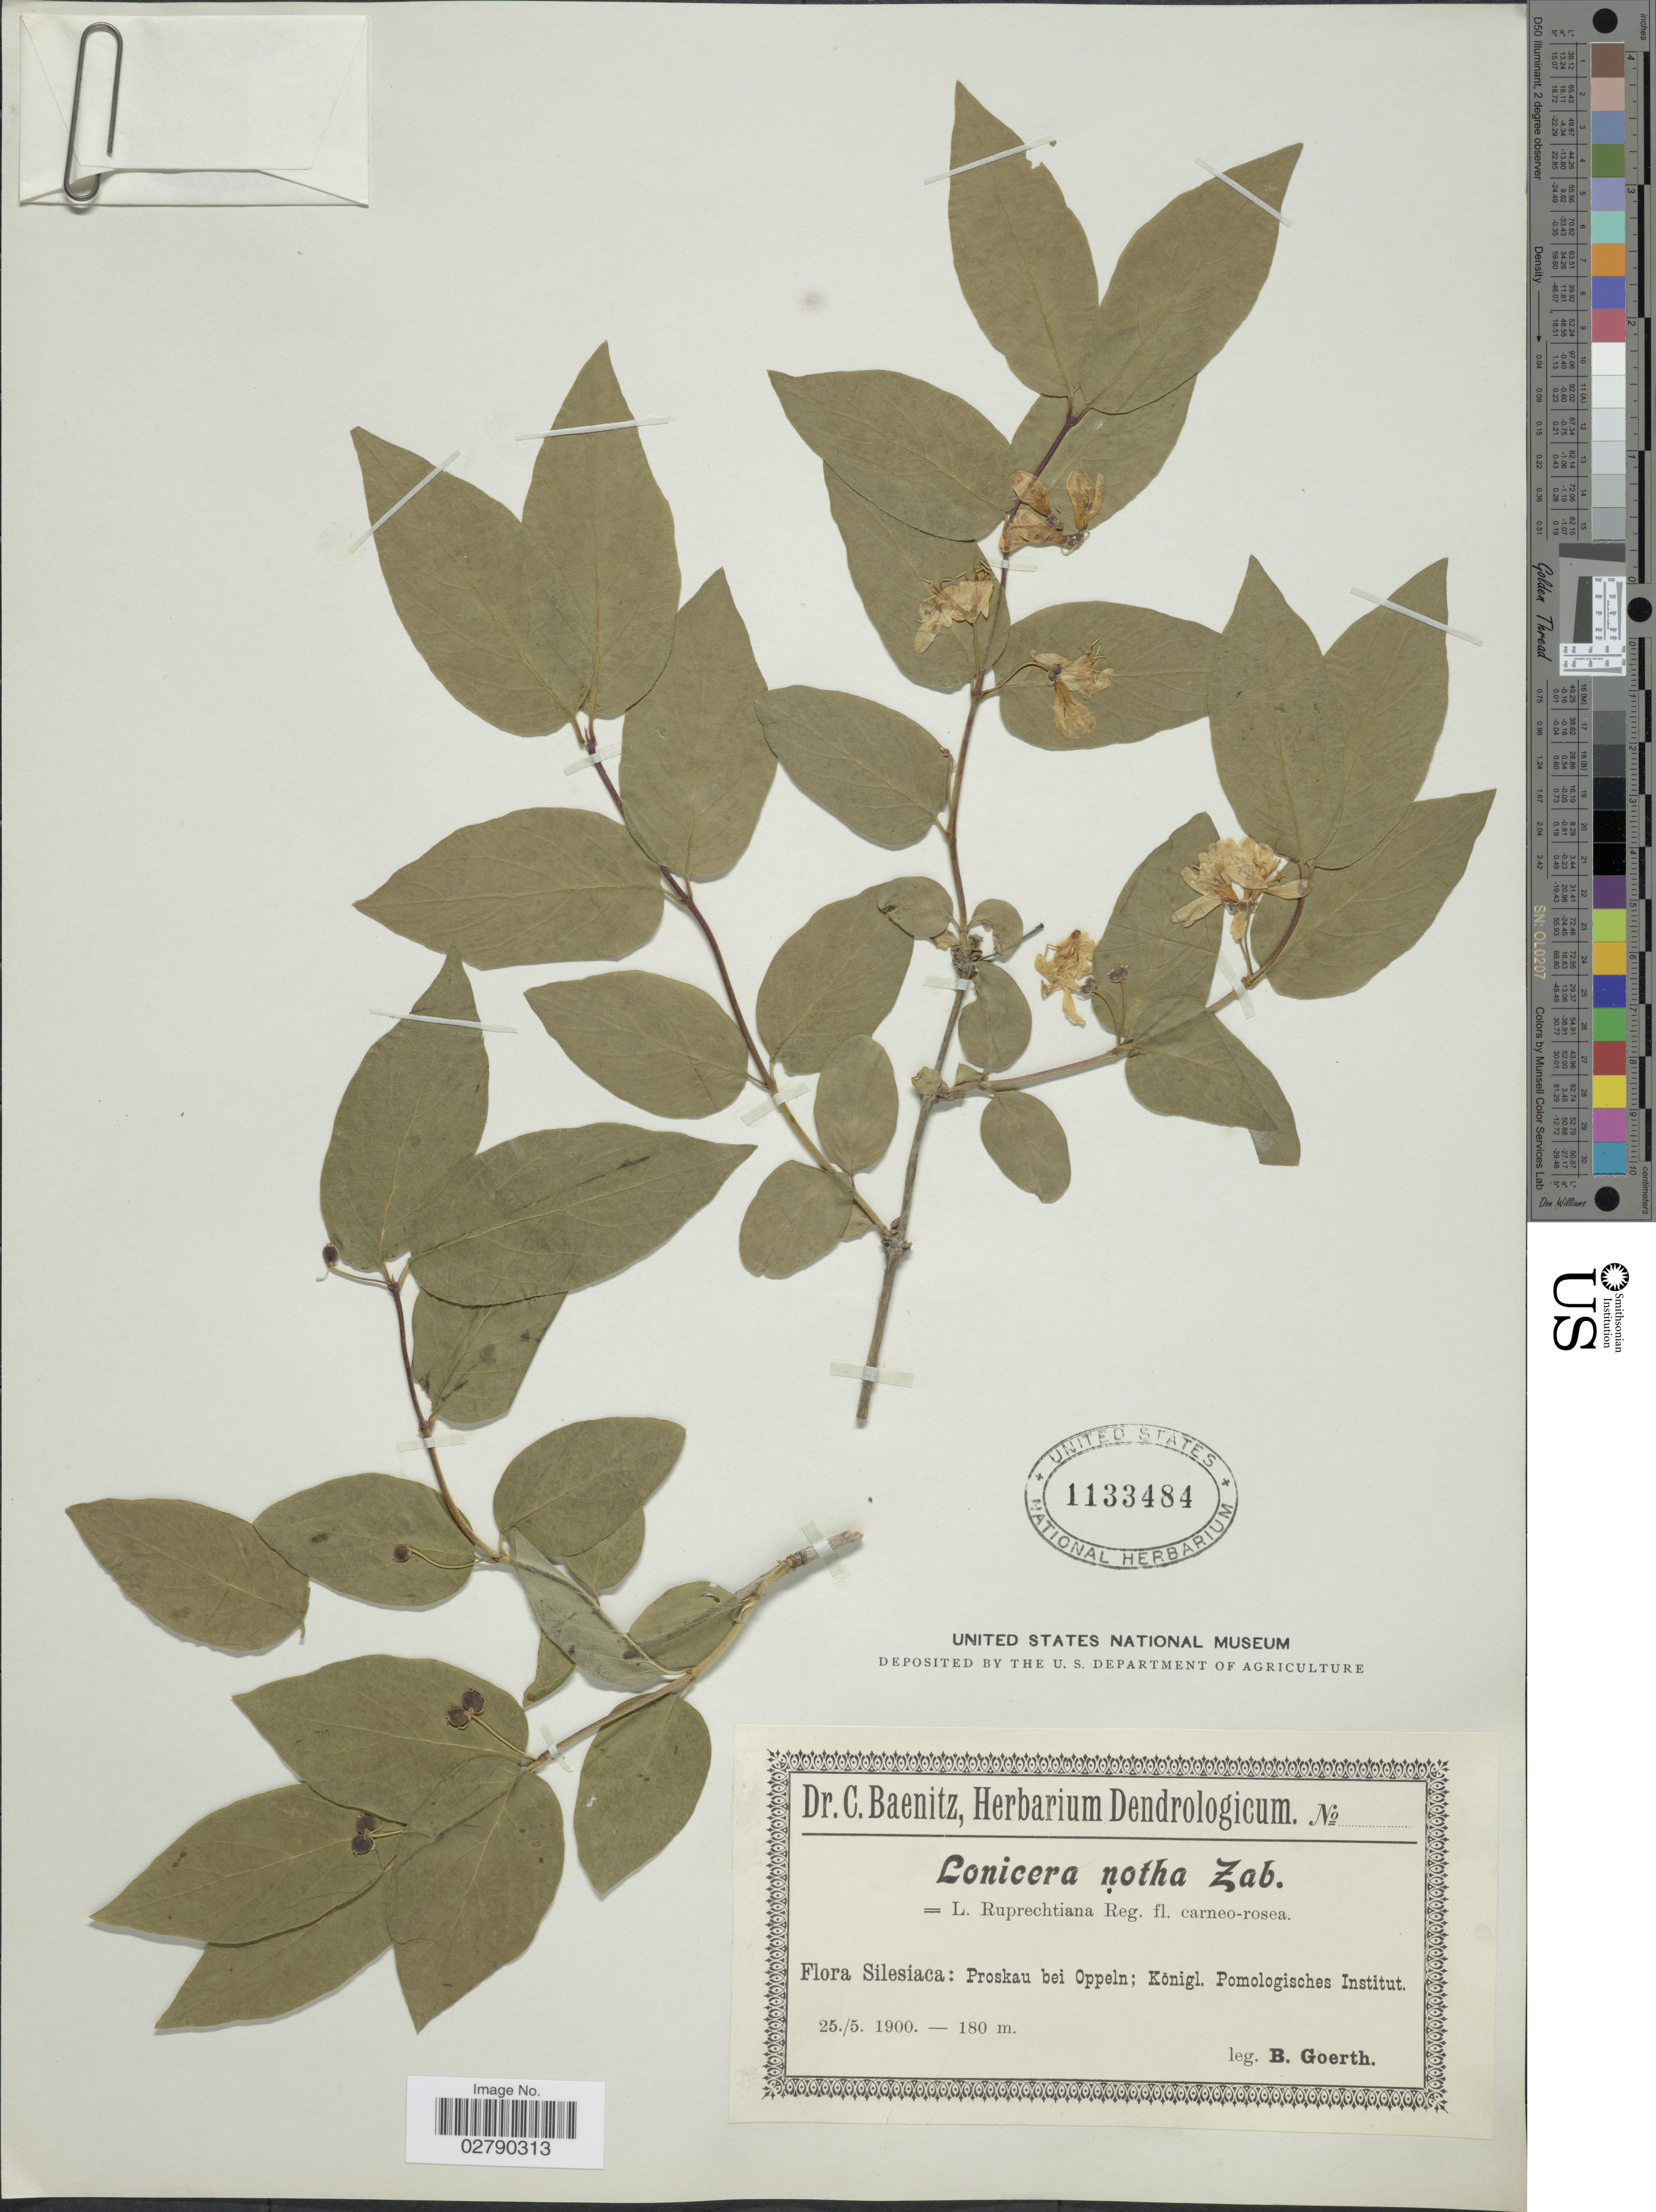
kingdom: Plantae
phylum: Tracheophyta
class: Magnoliopsida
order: Dipsacales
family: Caprifoliaceae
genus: Lonicera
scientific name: Lonicera x notha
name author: Zabel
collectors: B. Goerth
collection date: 1900-05-25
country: Poland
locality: Silesiaca: Proskau bei Oppeln; Kongl. Pomologisches Institut.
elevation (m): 180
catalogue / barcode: US 1133484